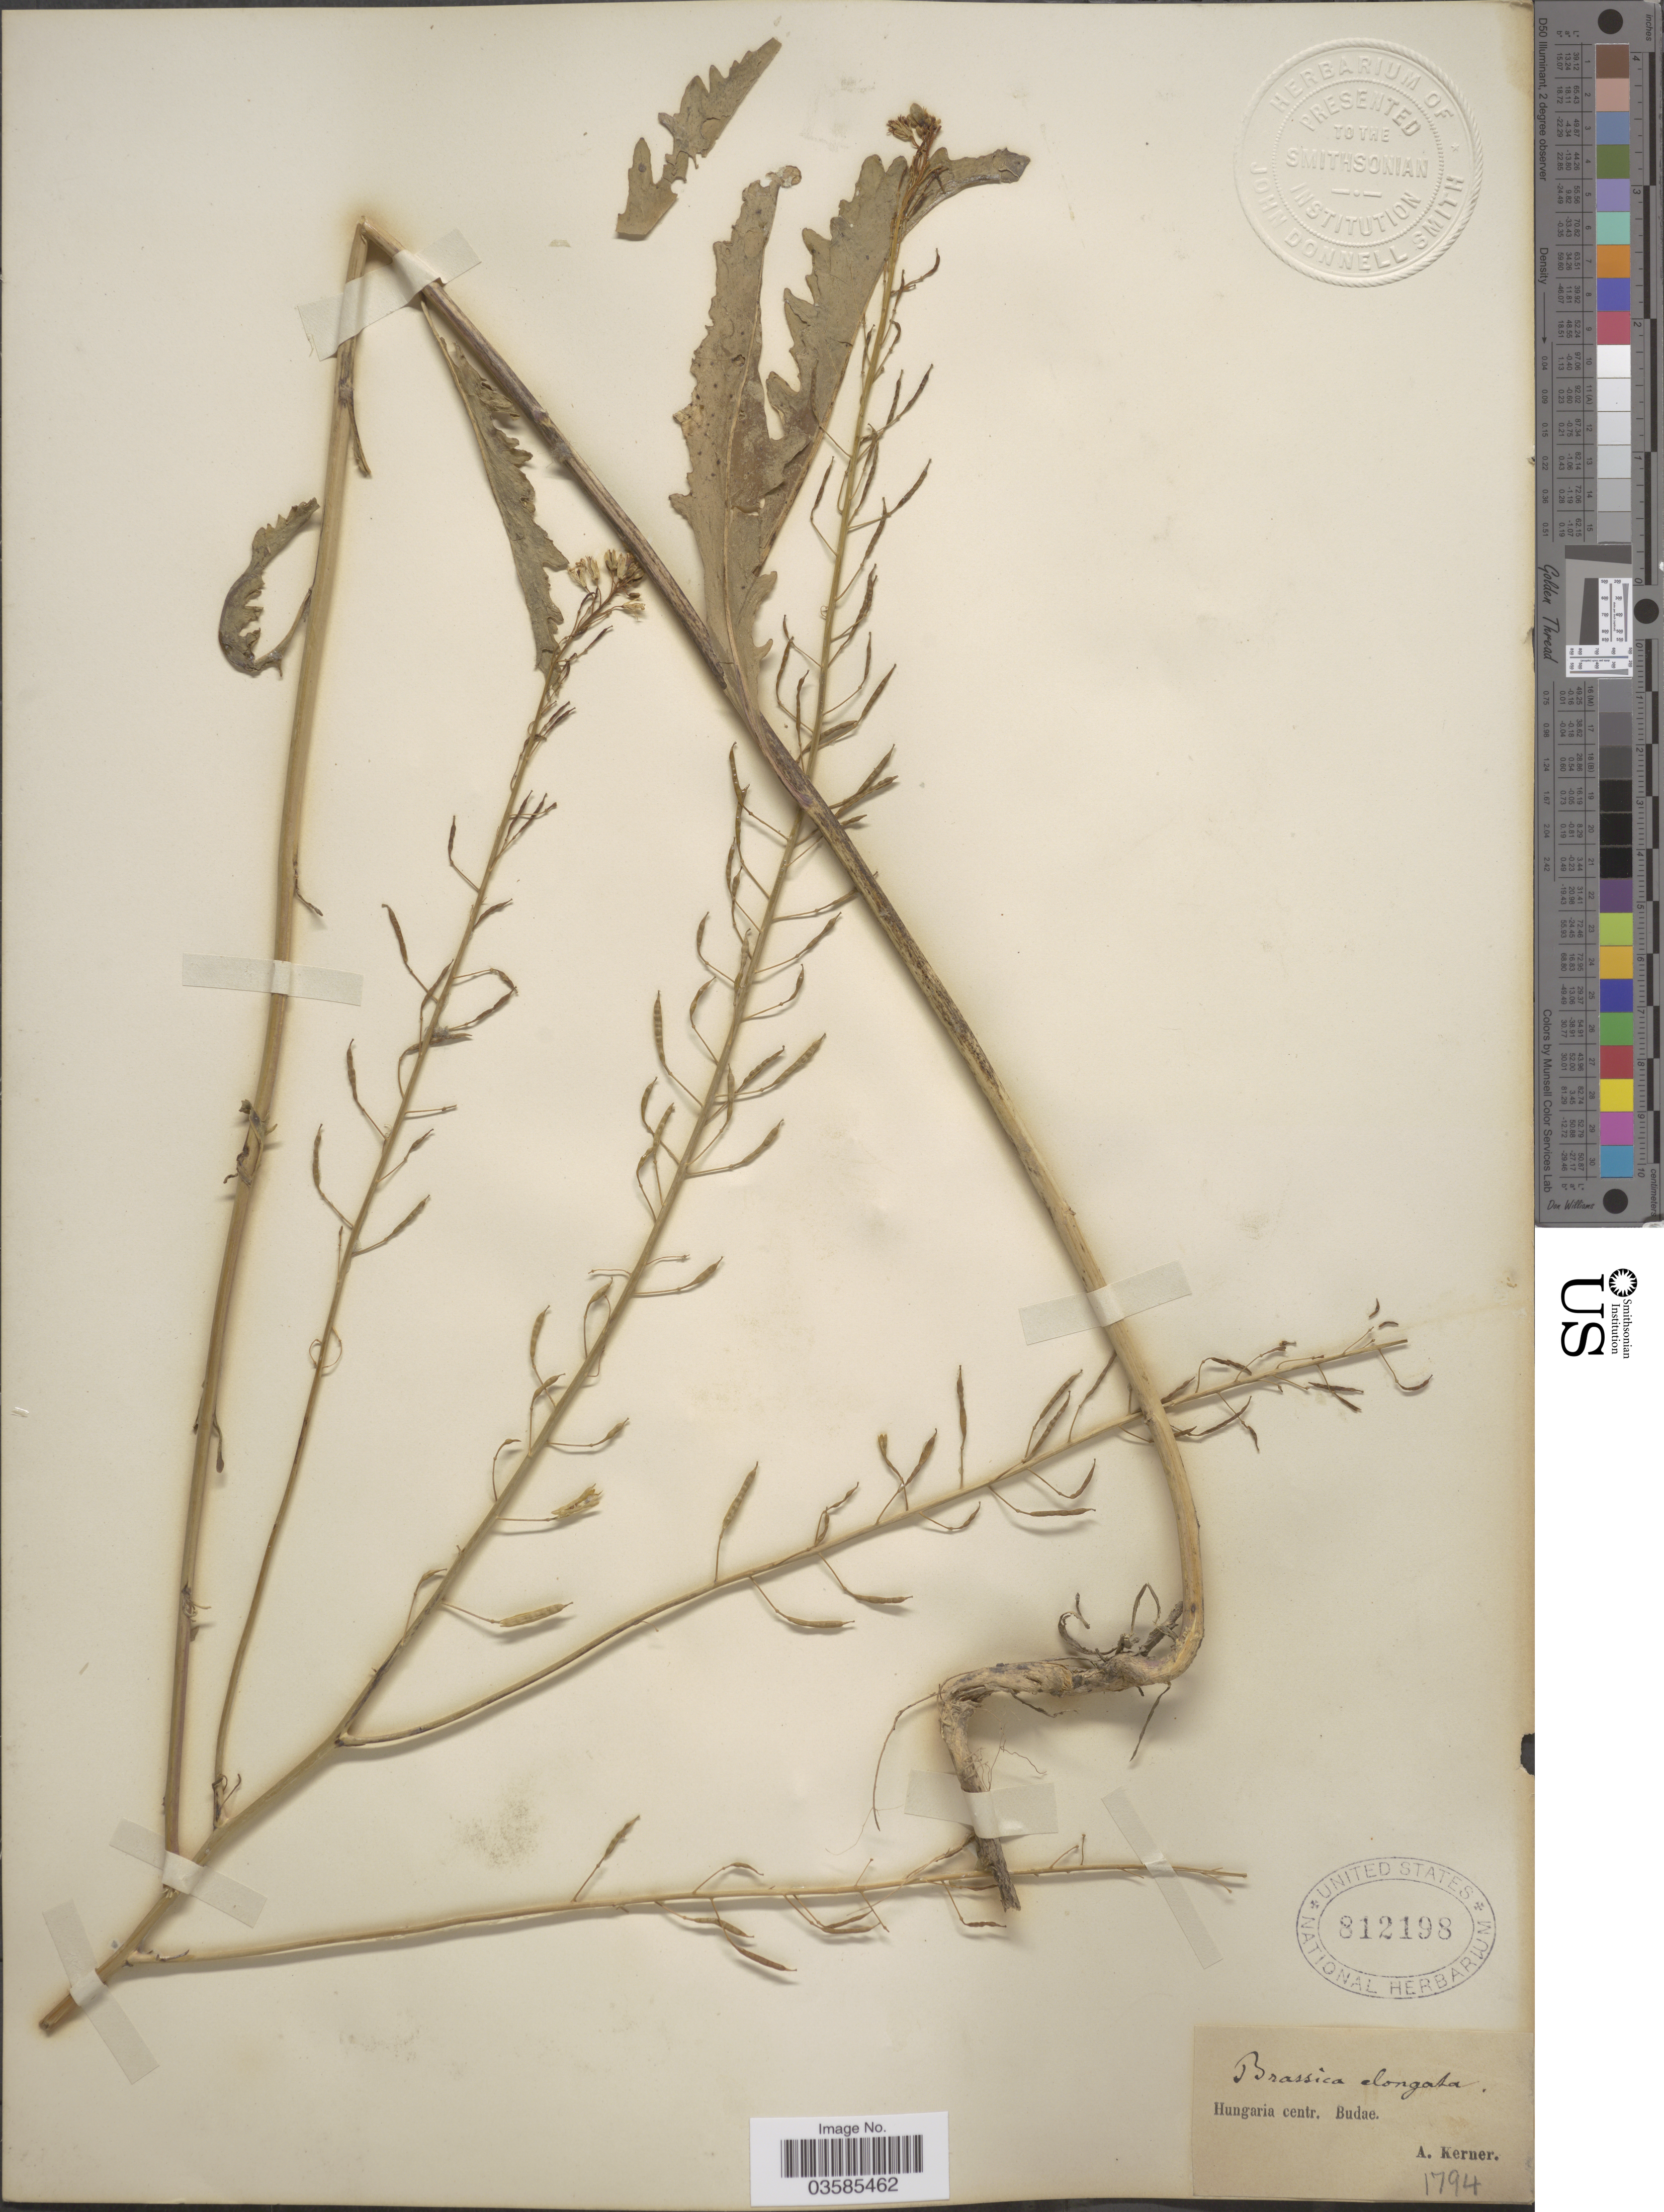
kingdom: Plantae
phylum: Tracheophyta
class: Magnoliopsida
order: Brassicales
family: Brassicaceae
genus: Brassica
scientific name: Brassica elongata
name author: Ehrh.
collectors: A. Kerner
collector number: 1794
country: Hungary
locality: Hungaria centr. Budae.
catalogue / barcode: US 812198